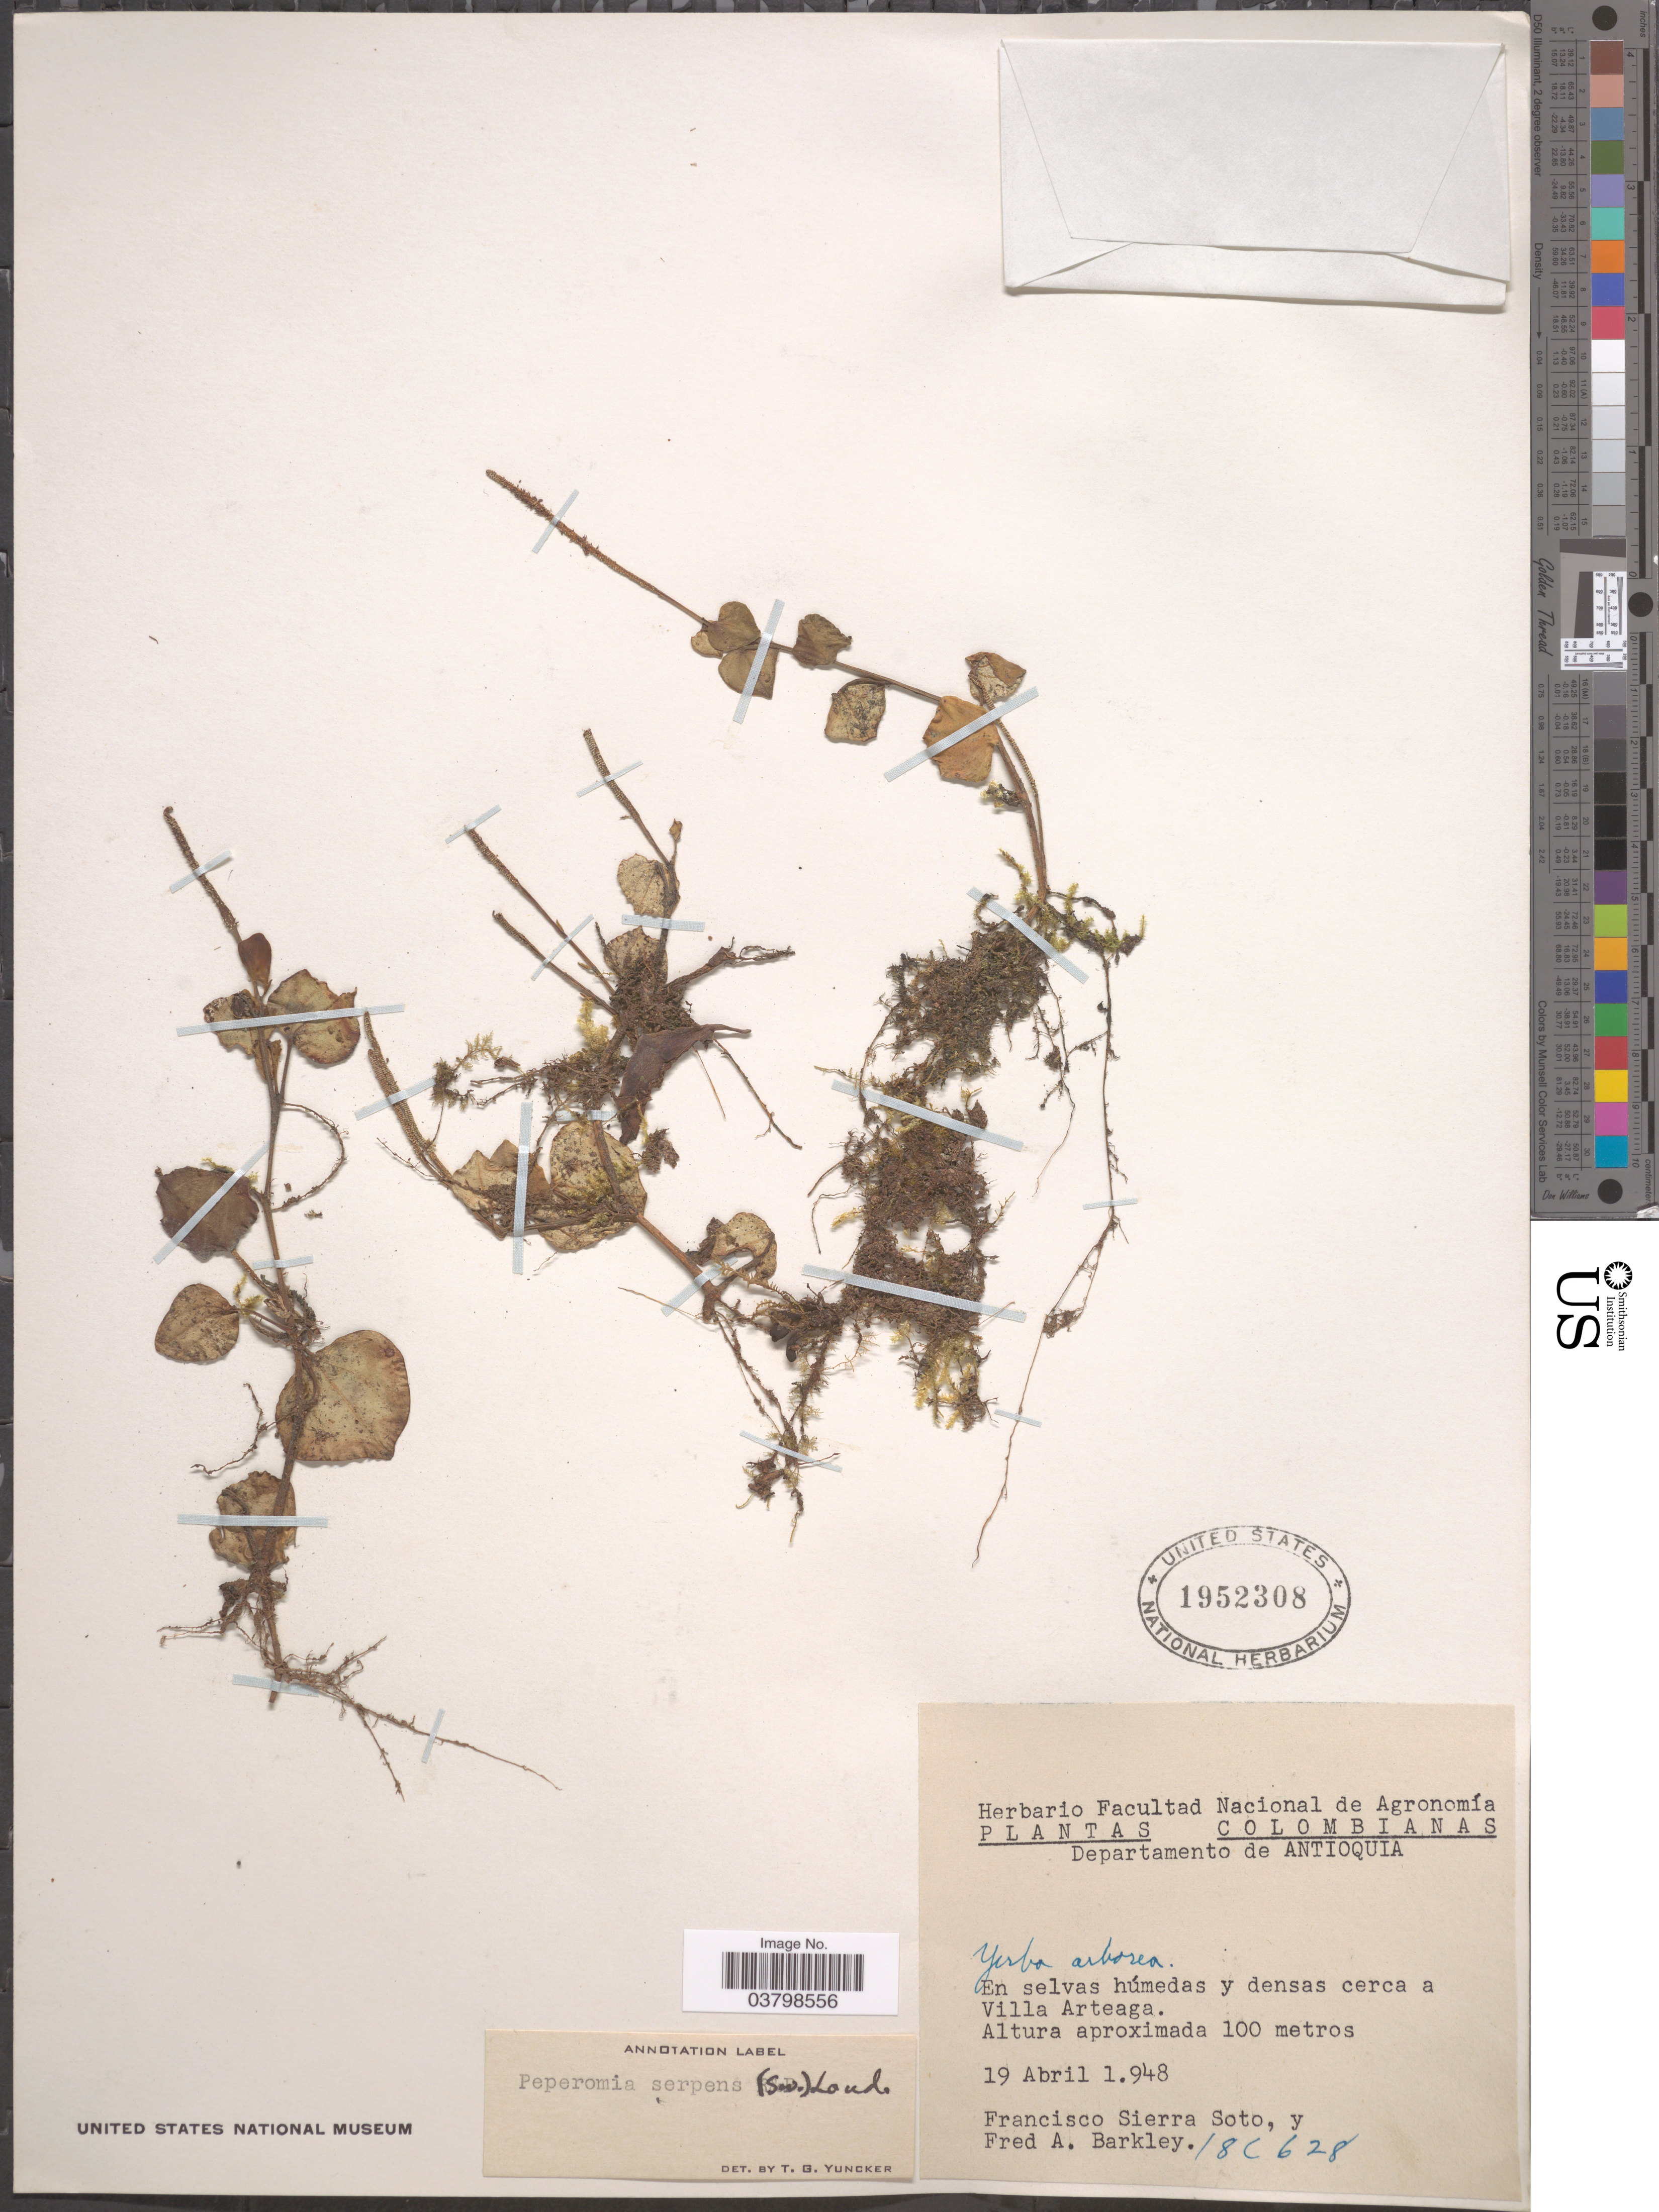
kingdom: Plantae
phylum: Tracheophyta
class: Magnoliopsida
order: Piperales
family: Piperaceae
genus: Peperomia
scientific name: Peperomia serpens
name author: (Sw.) Loudon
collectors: F. Sierra Soto & F. A. Barkley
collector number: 18C628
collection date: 1948-04-19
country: Colombia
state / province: Antioquia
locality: Departamento de Antioquia. En selvas húmedas y densas cerca a Villa Arteaga.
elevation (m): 100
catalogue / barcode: US 1952308